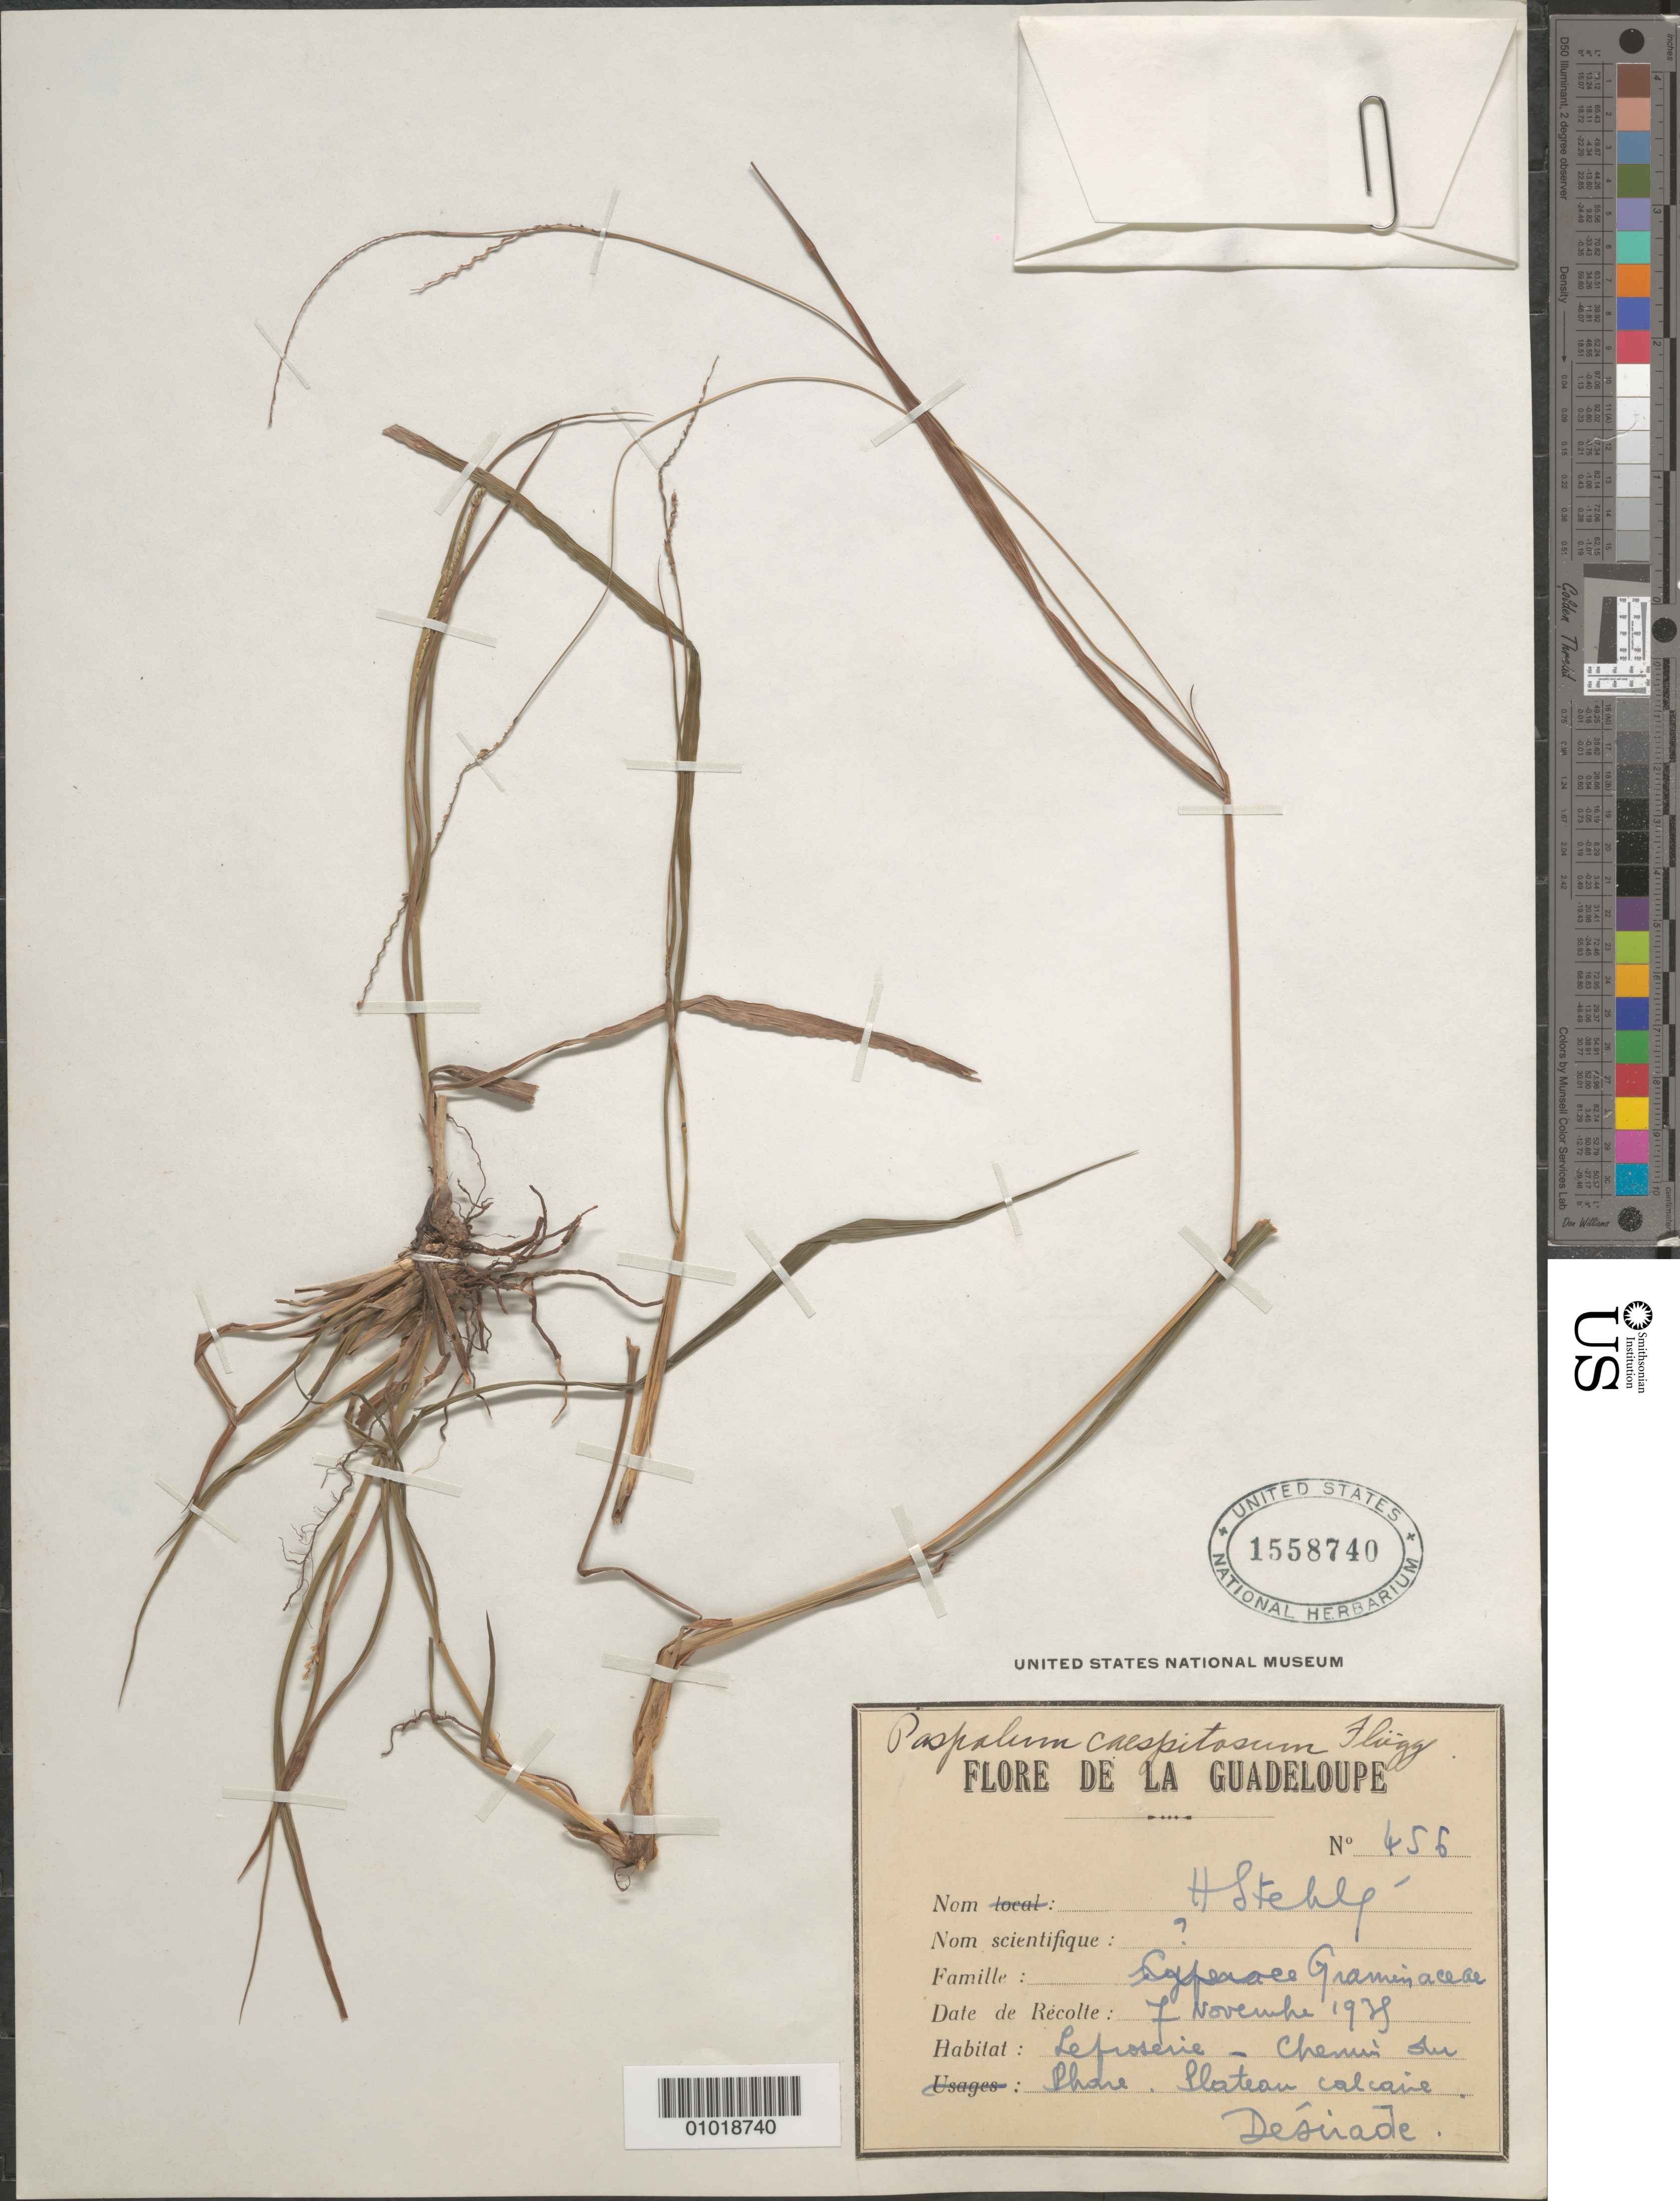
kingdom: Plantae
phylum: Tracheophyta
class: Liliopsida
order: Poales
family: Poaceae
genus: Paspalum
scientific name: Paspalum caespitosum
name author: Flüggé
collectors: H. Stehlé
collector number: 456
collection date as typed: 07 Nov 1935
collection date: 1935-11-07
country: Guadeloupe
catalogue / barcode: US 1558740